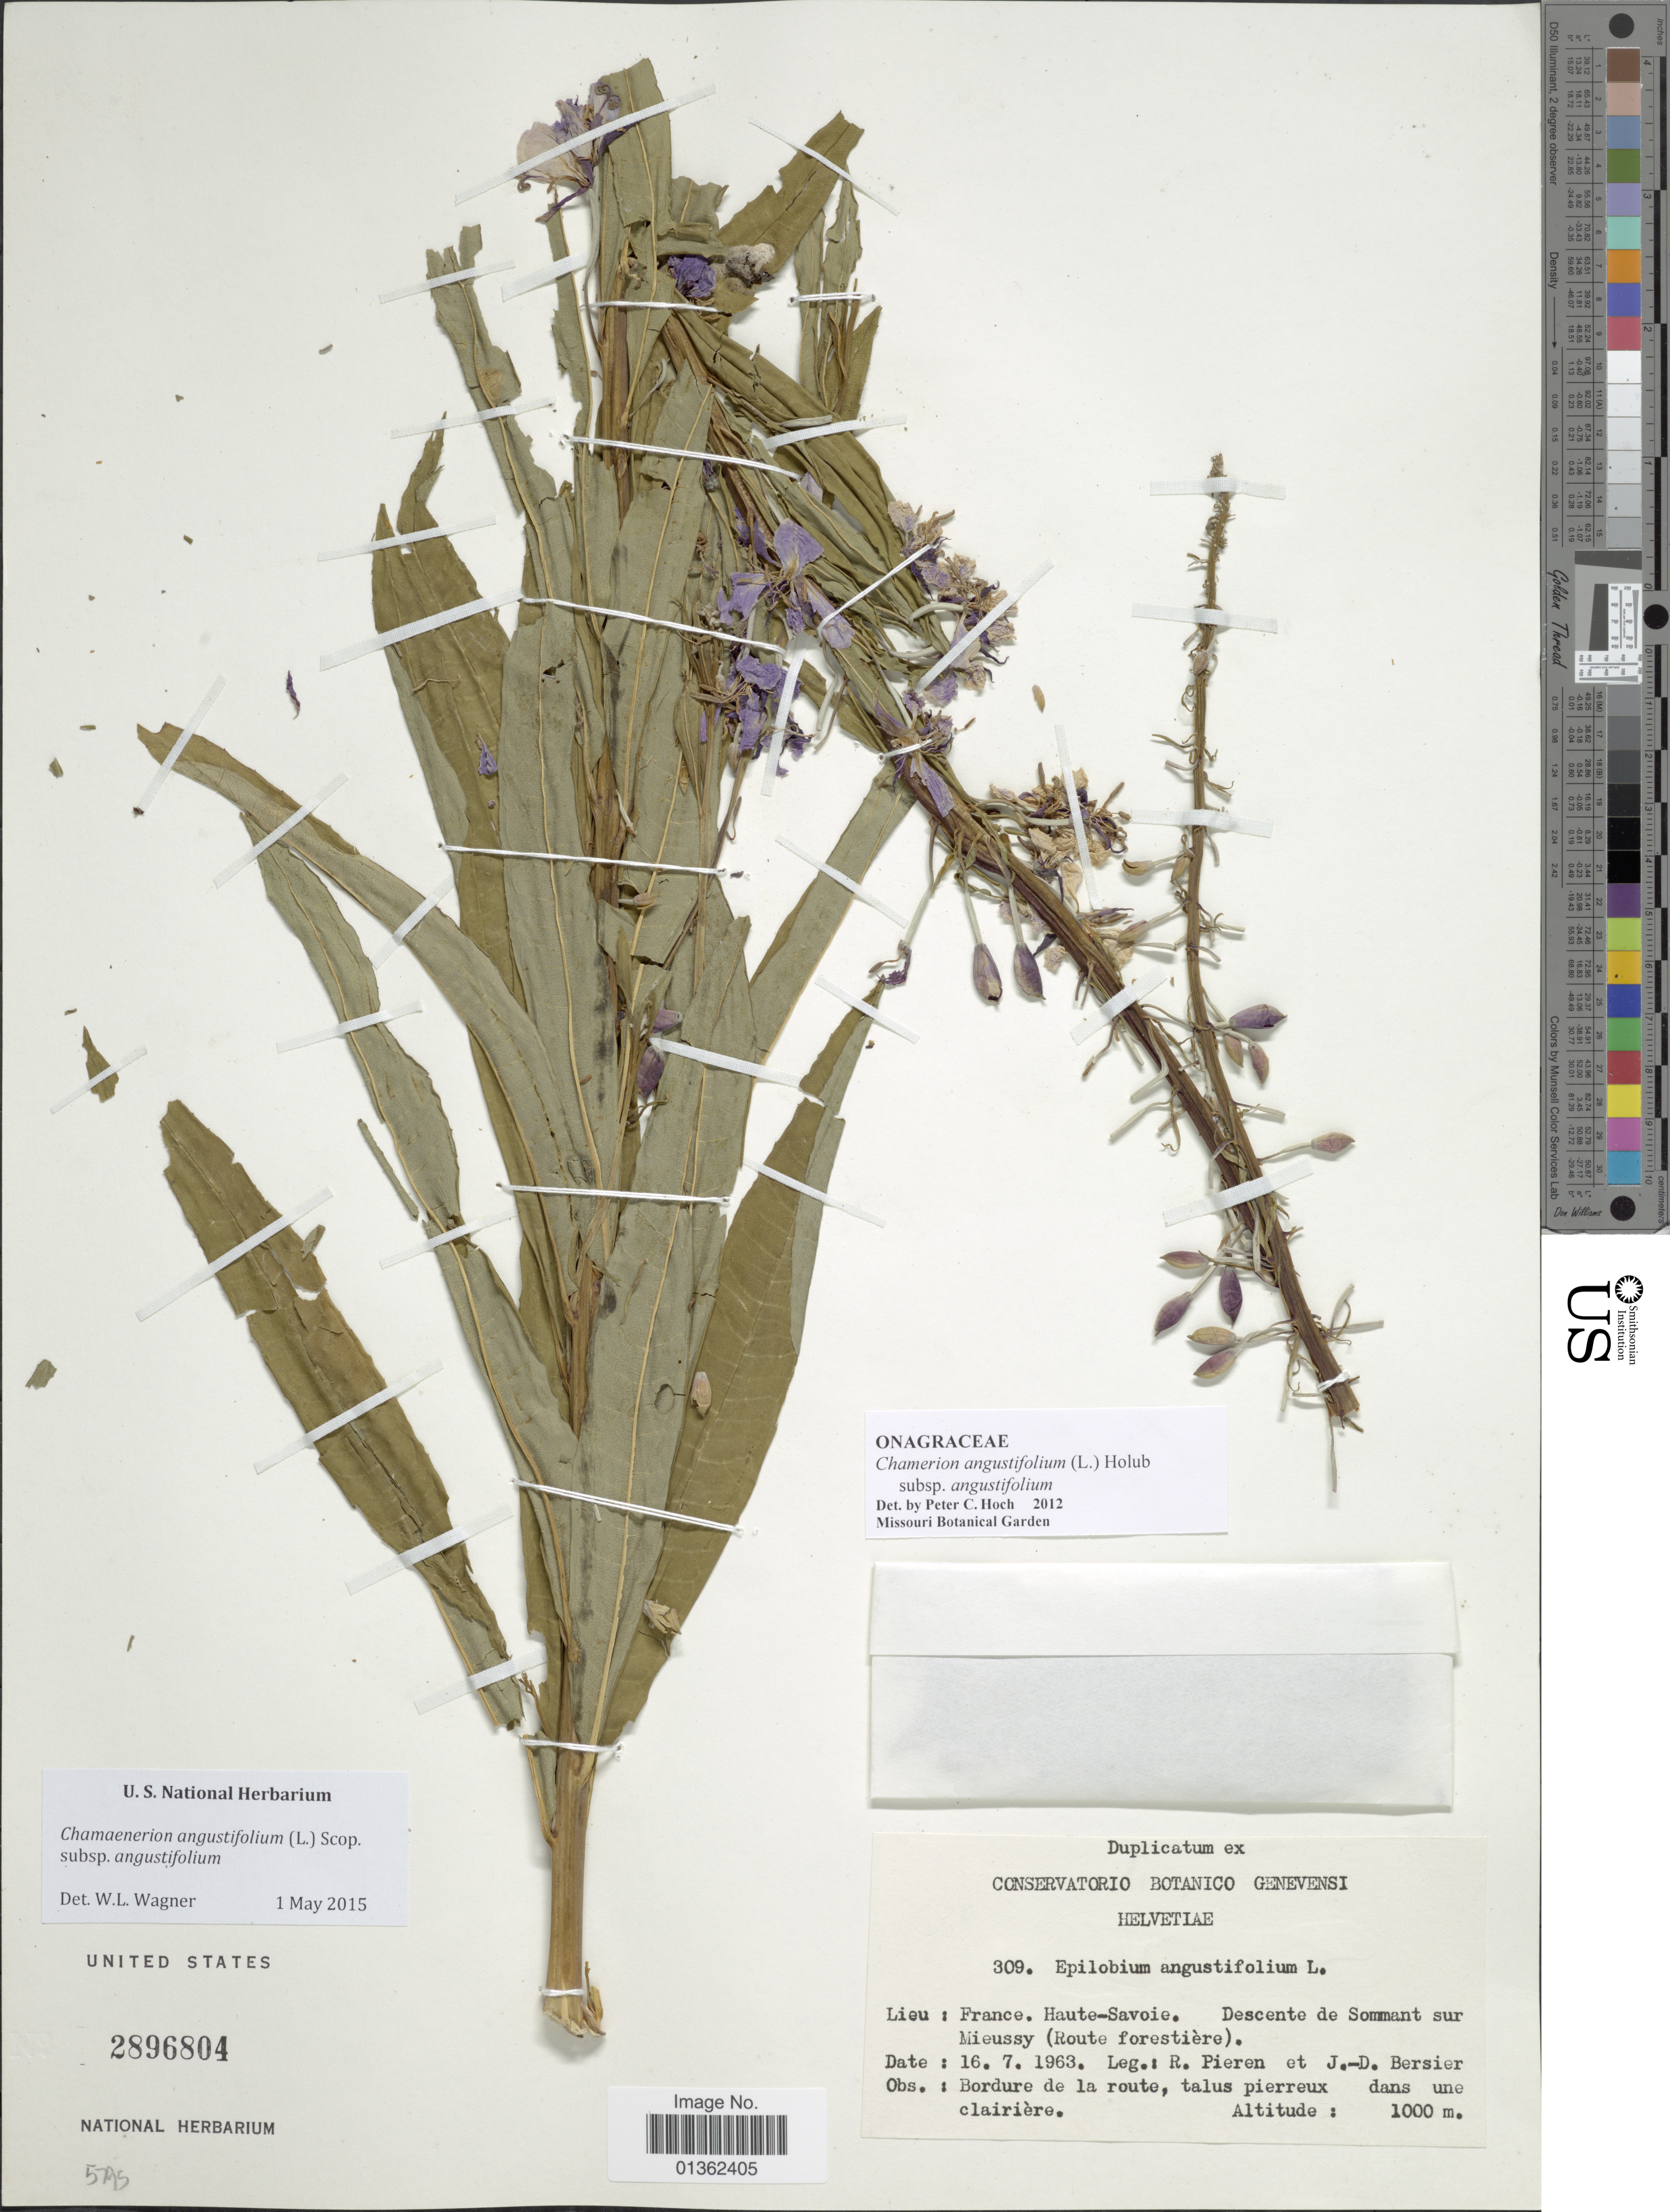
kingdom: Plantae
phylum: Tracheophyta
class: Magnoliopsida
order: Myrtales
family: Onagraceae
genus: Chamaenerion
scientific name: Chamaenerion angustifolium subsp. angustifolium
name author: (L.) Scop.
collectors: R. Pieren & Bersier, J.D.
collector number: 309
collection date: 1963-07-16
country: France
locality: Haute-Savoie. Descente de Sommant sur Mieussy (Route forestière).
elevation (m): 1000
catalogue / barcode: US 2896804